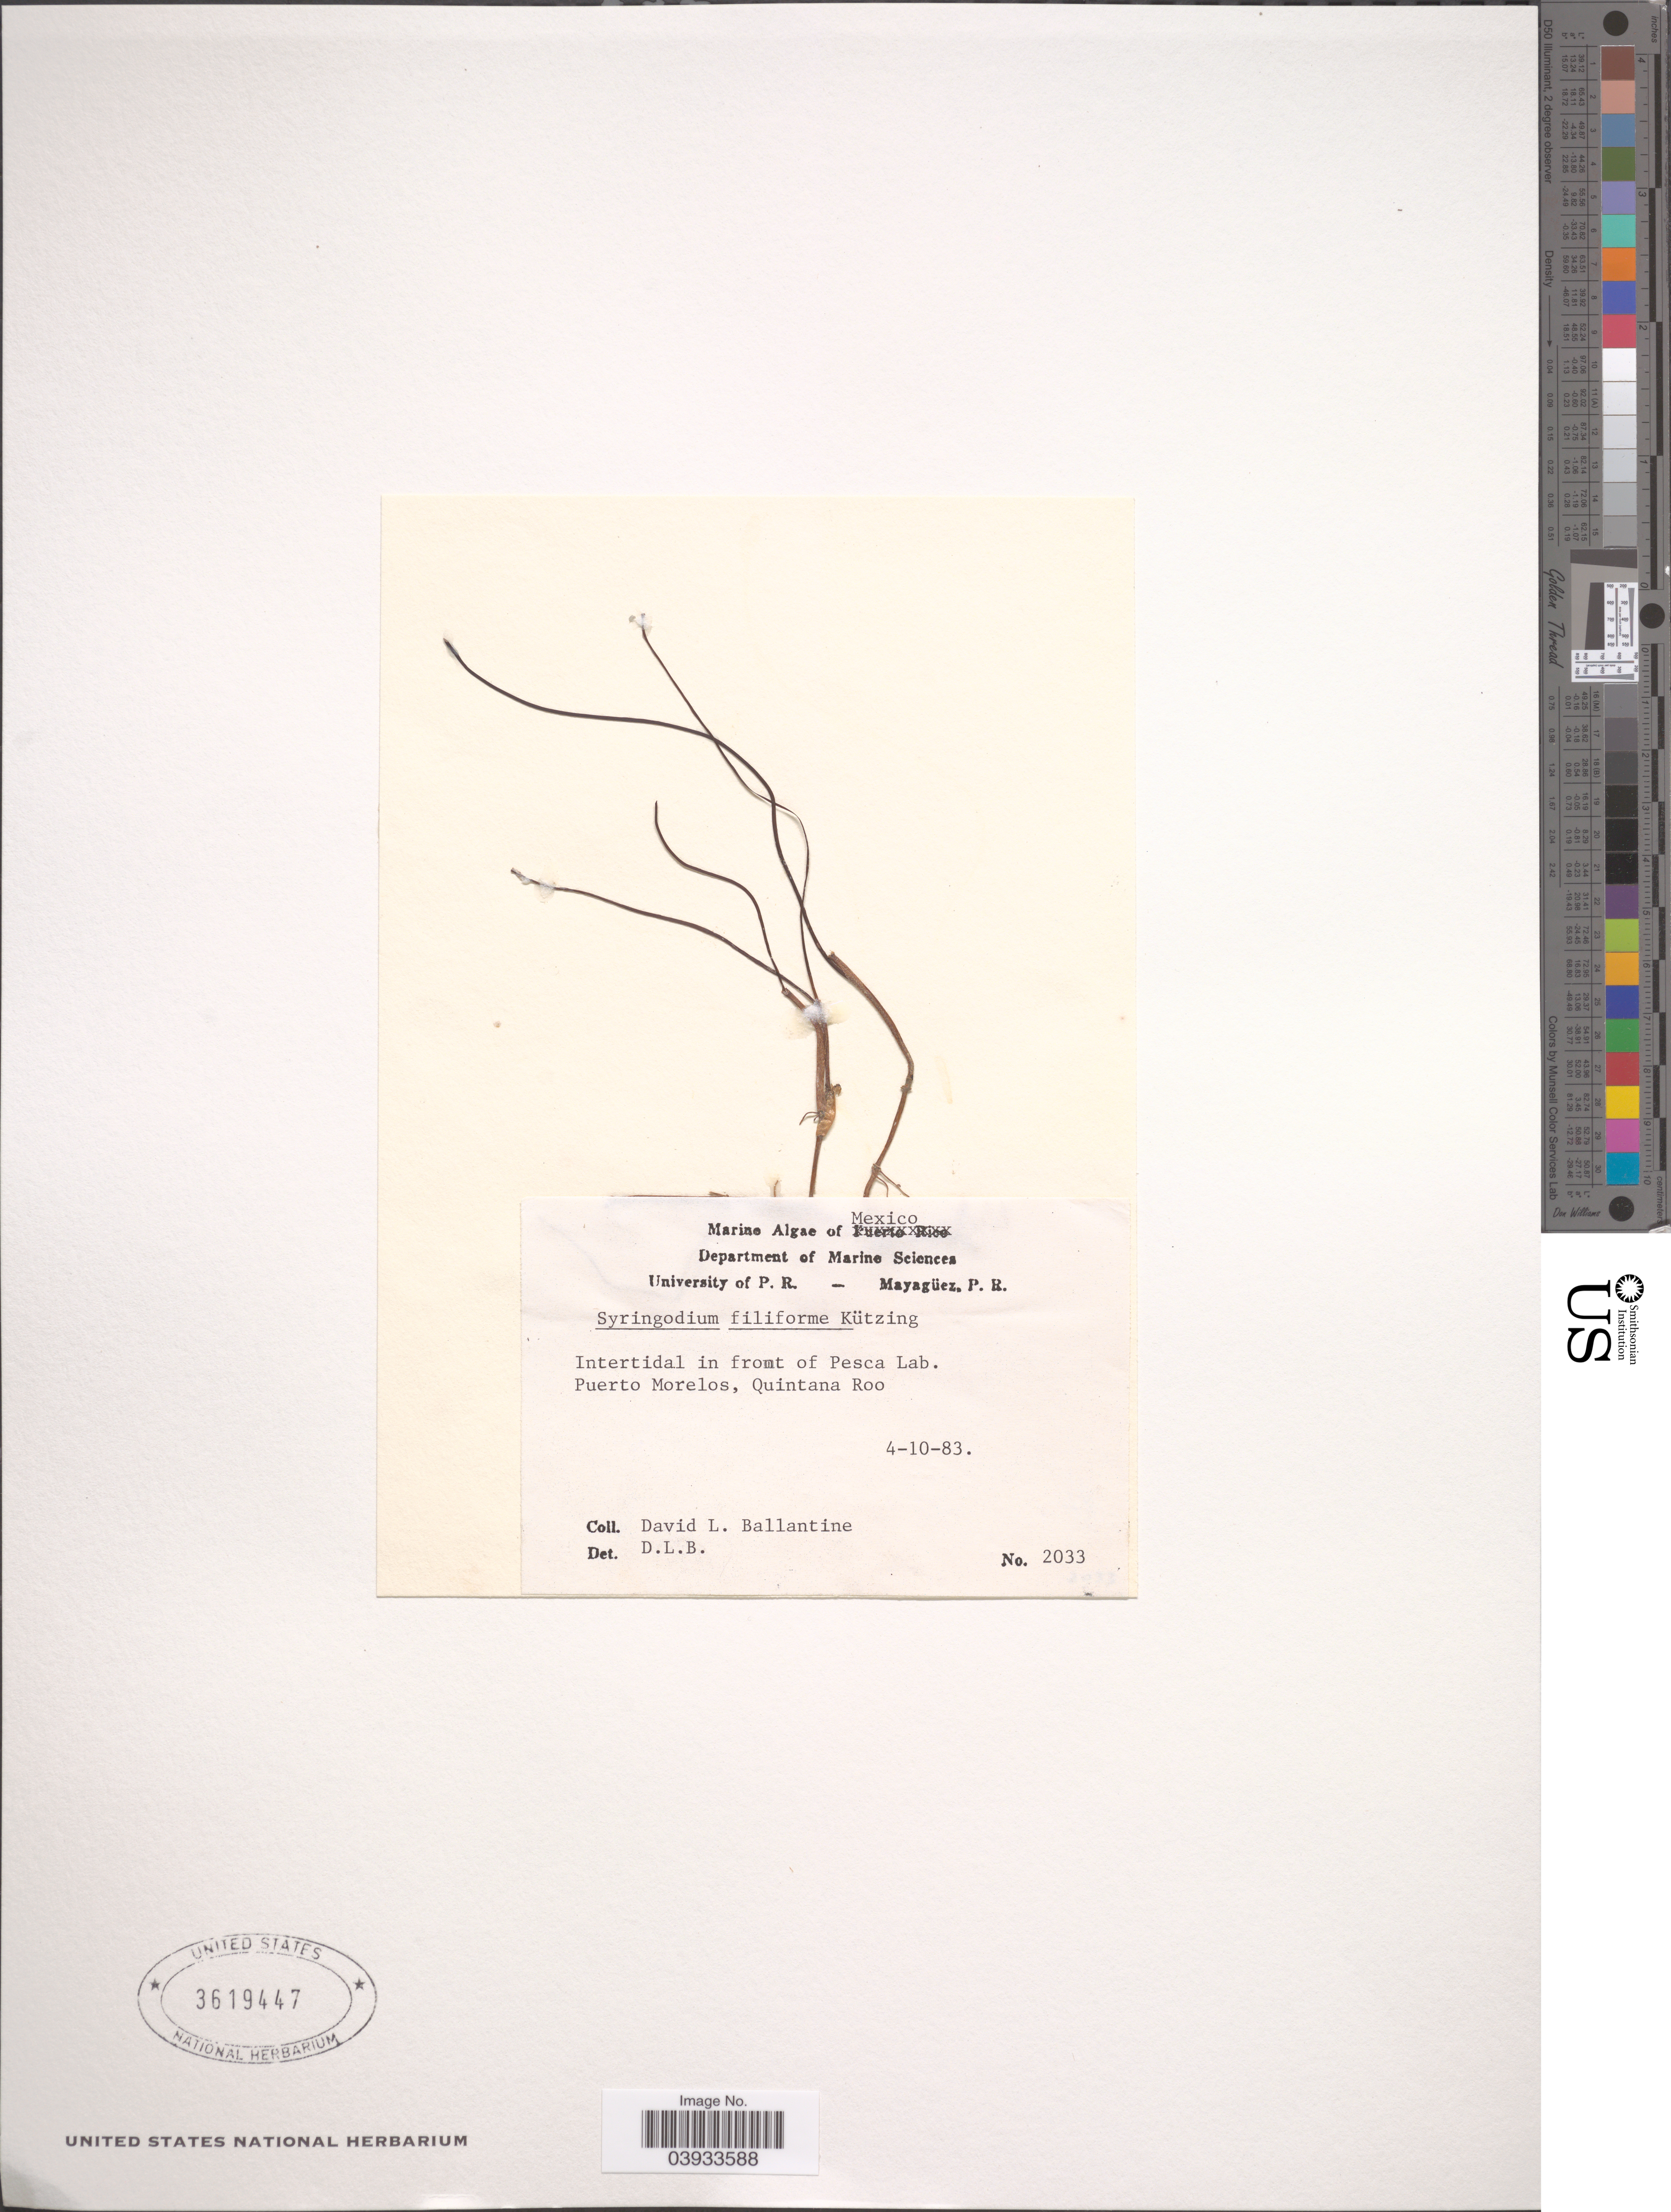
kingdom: Plantae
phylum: Tracheophyta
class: Liliopsida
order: Alismatales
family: Cymodoceaceae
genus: Syringodium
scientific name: Syringodium filiforme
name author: Kütz.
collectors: D.L. Ballantine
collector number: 2033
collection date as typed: Transcribed d/m/y: 10/4/83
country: Mexico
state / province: Quintana Roo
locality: Intertidal in front of Pesca Lab. Puerto Morelos.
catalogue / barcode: US 3619447